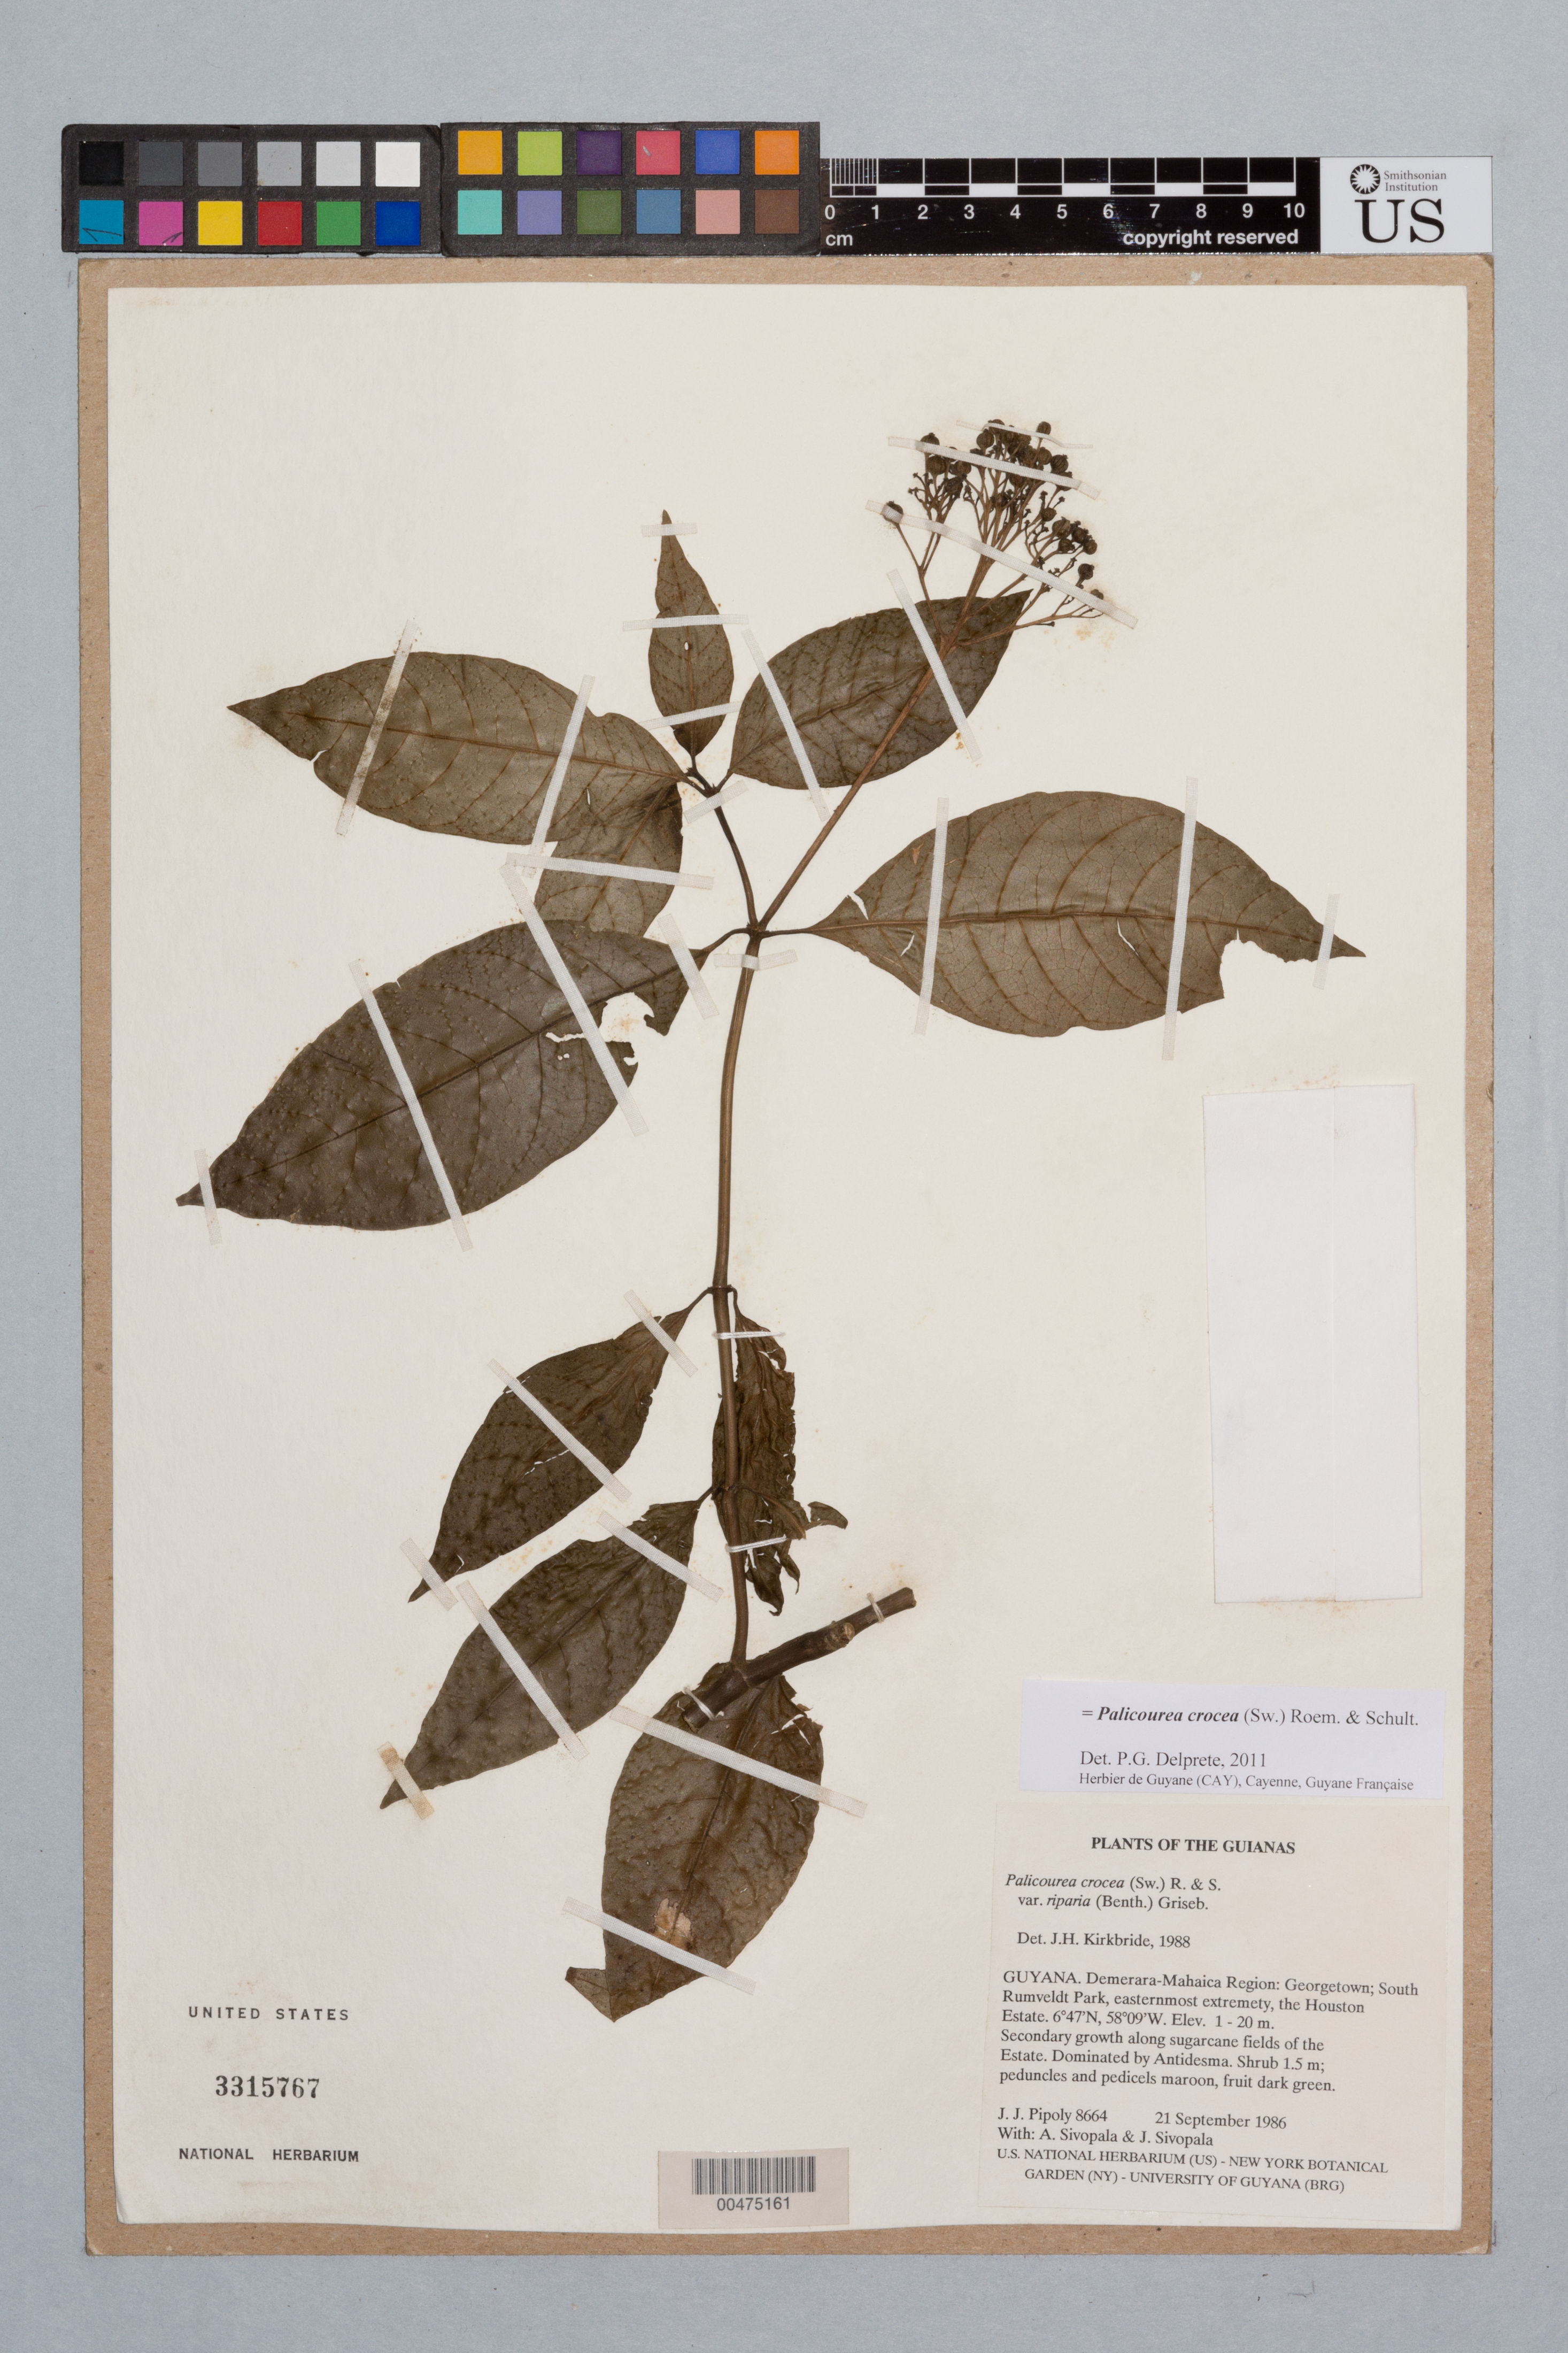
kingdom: Plantae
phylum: Tracheophyta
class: Magnoliopsida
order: Gentianales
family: Rubiaceae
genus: Palicourea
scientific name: Palicourea crocea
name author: (Sw.) Schult.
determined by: Delprete, P. G., Herb. de Guyane Cay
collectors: J. J. Pipoly, A. Sivopala & J. Sivopala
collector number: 8664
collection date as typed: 21 September 1986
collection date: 1986-09-21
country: Guyana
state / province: Demerara-Mahaica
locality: Georgetown; South Rumveldt Park, easternmost extremety, the Houston Estate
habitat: Secondary growth along sugarcane fields of the Estate. Dominated by Antidesma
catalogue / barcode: US 3315767